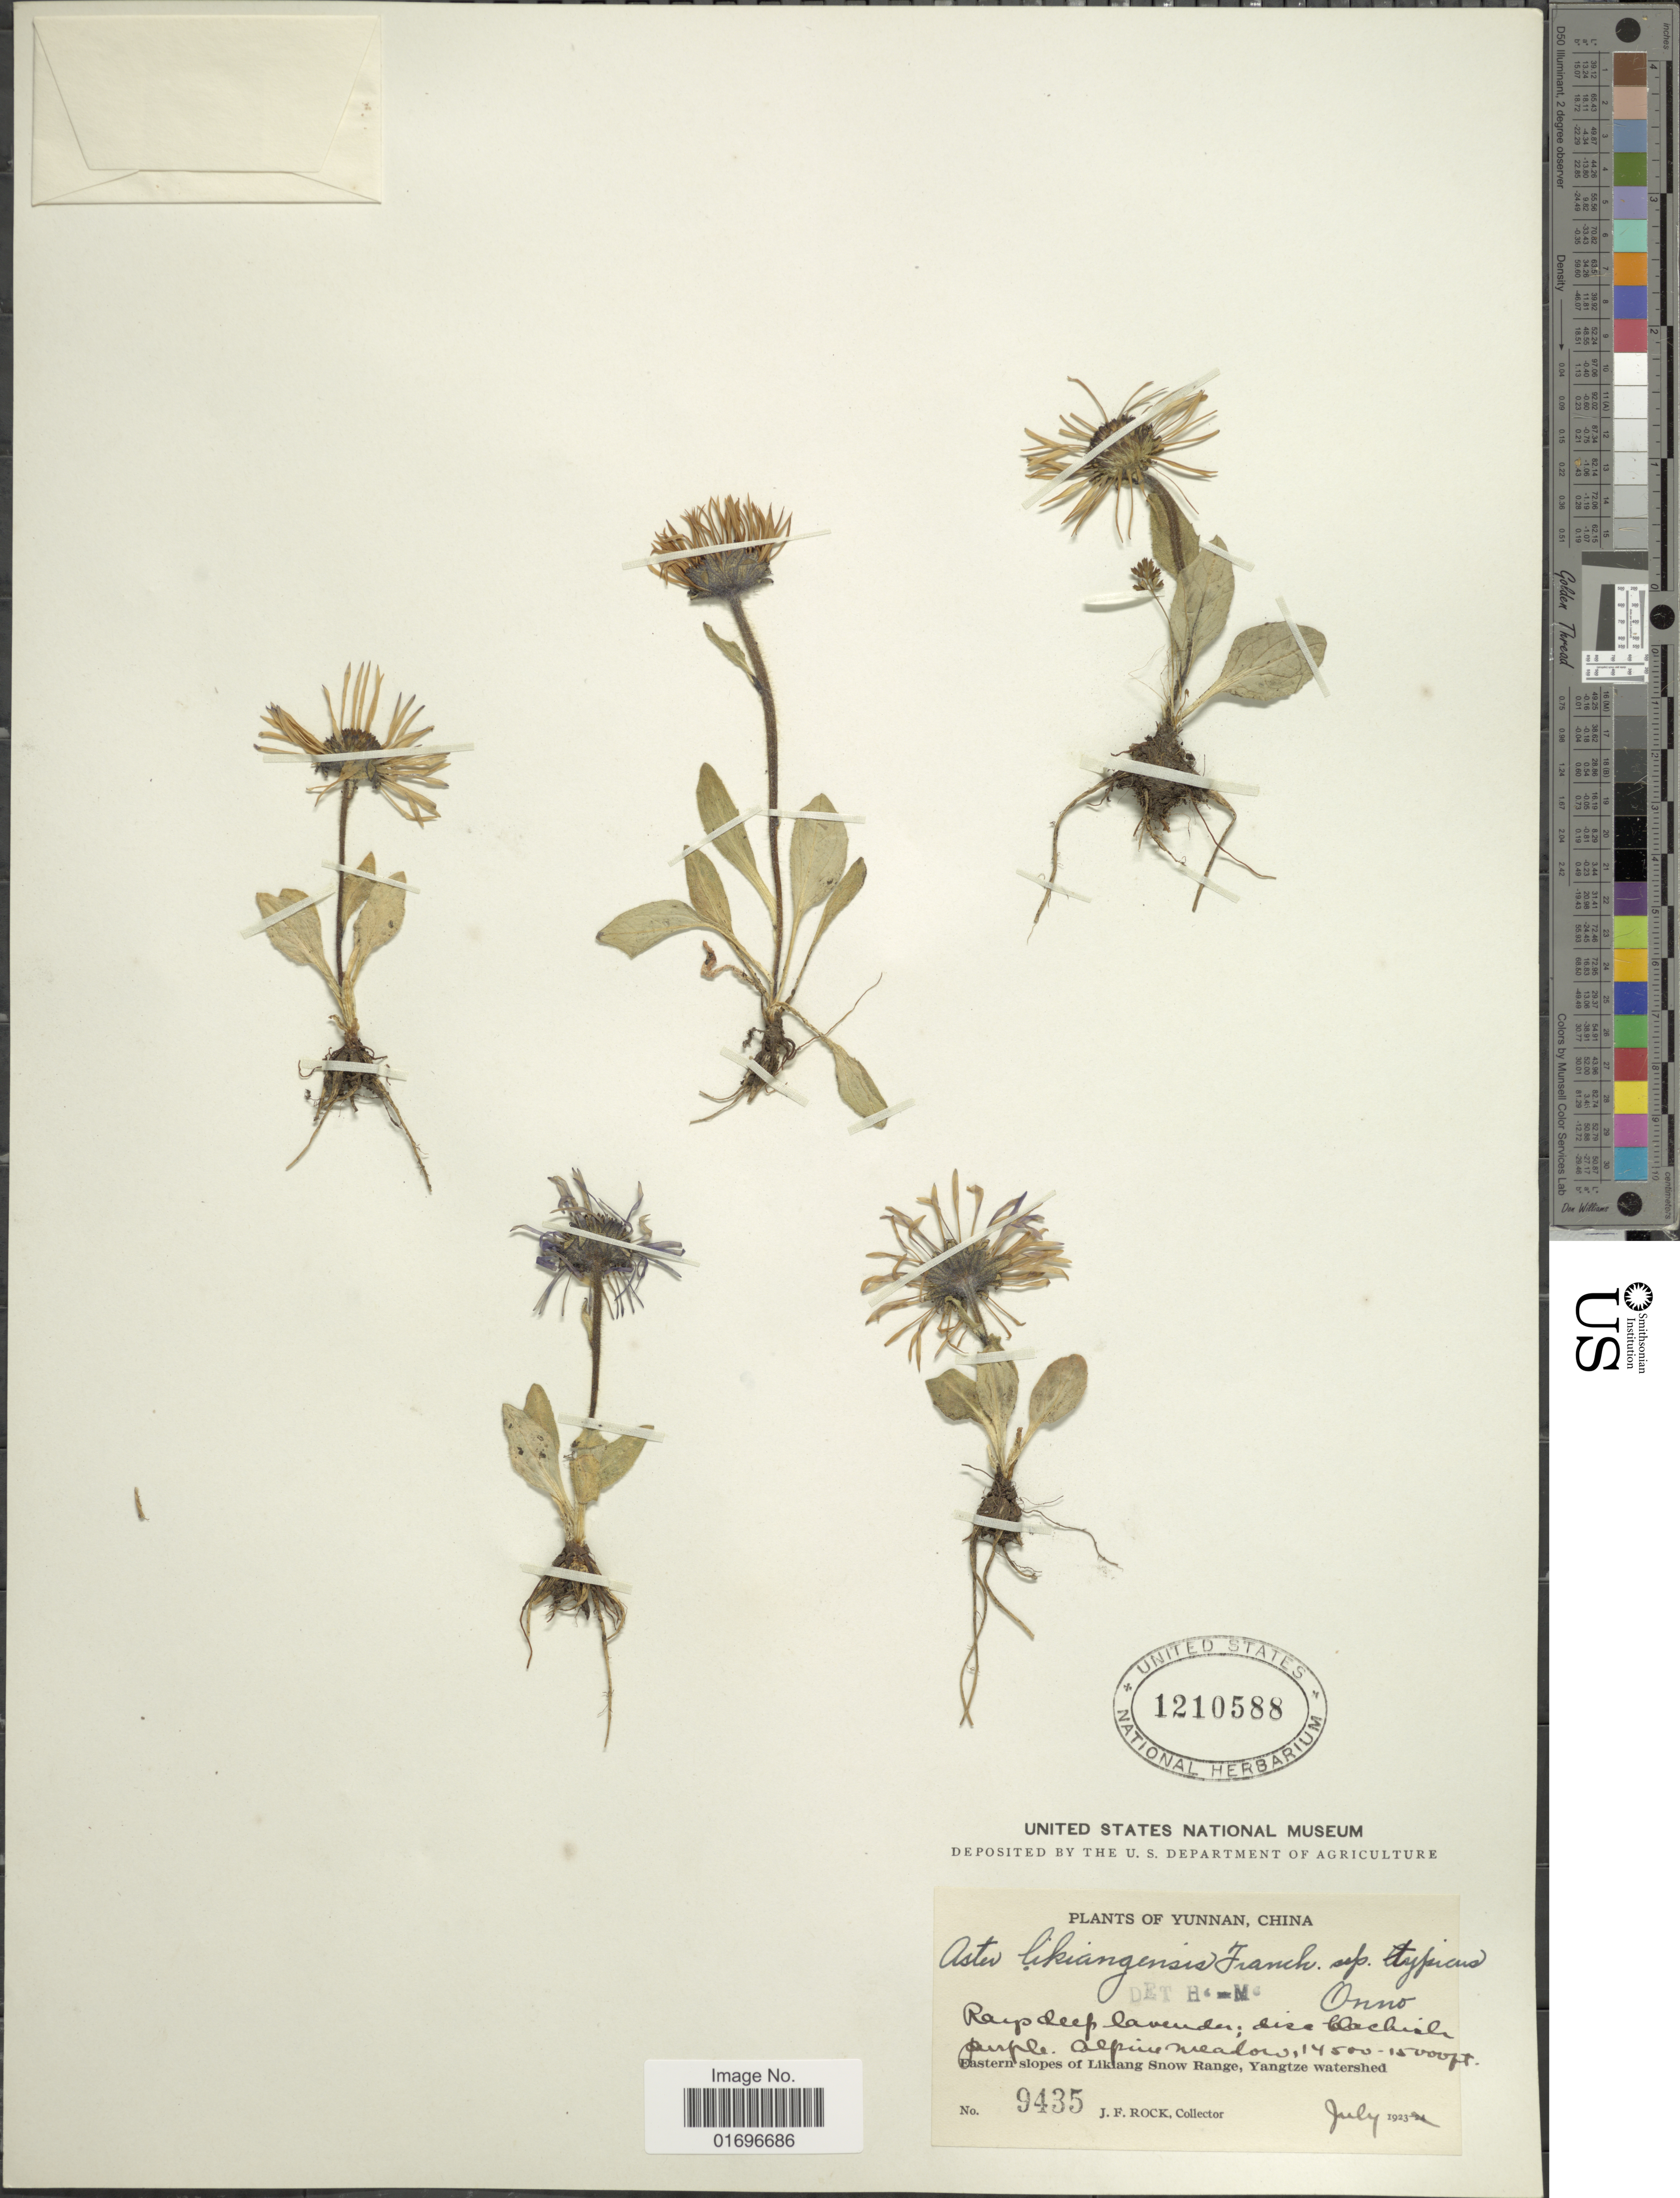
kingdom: Plantae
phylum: Tracheophyta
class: Magnoliopsida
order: Asterales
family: Asteraceae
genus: Aster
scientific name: Aster likiangensis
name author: Franch.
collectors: J. Rock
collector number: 9435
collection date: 1923-07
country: China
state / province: Yunnan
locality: Yunnan, China. Eastern slopes of Likiang Snow Range, Yangtze watershed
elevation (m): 4420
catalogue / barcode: US 1210588